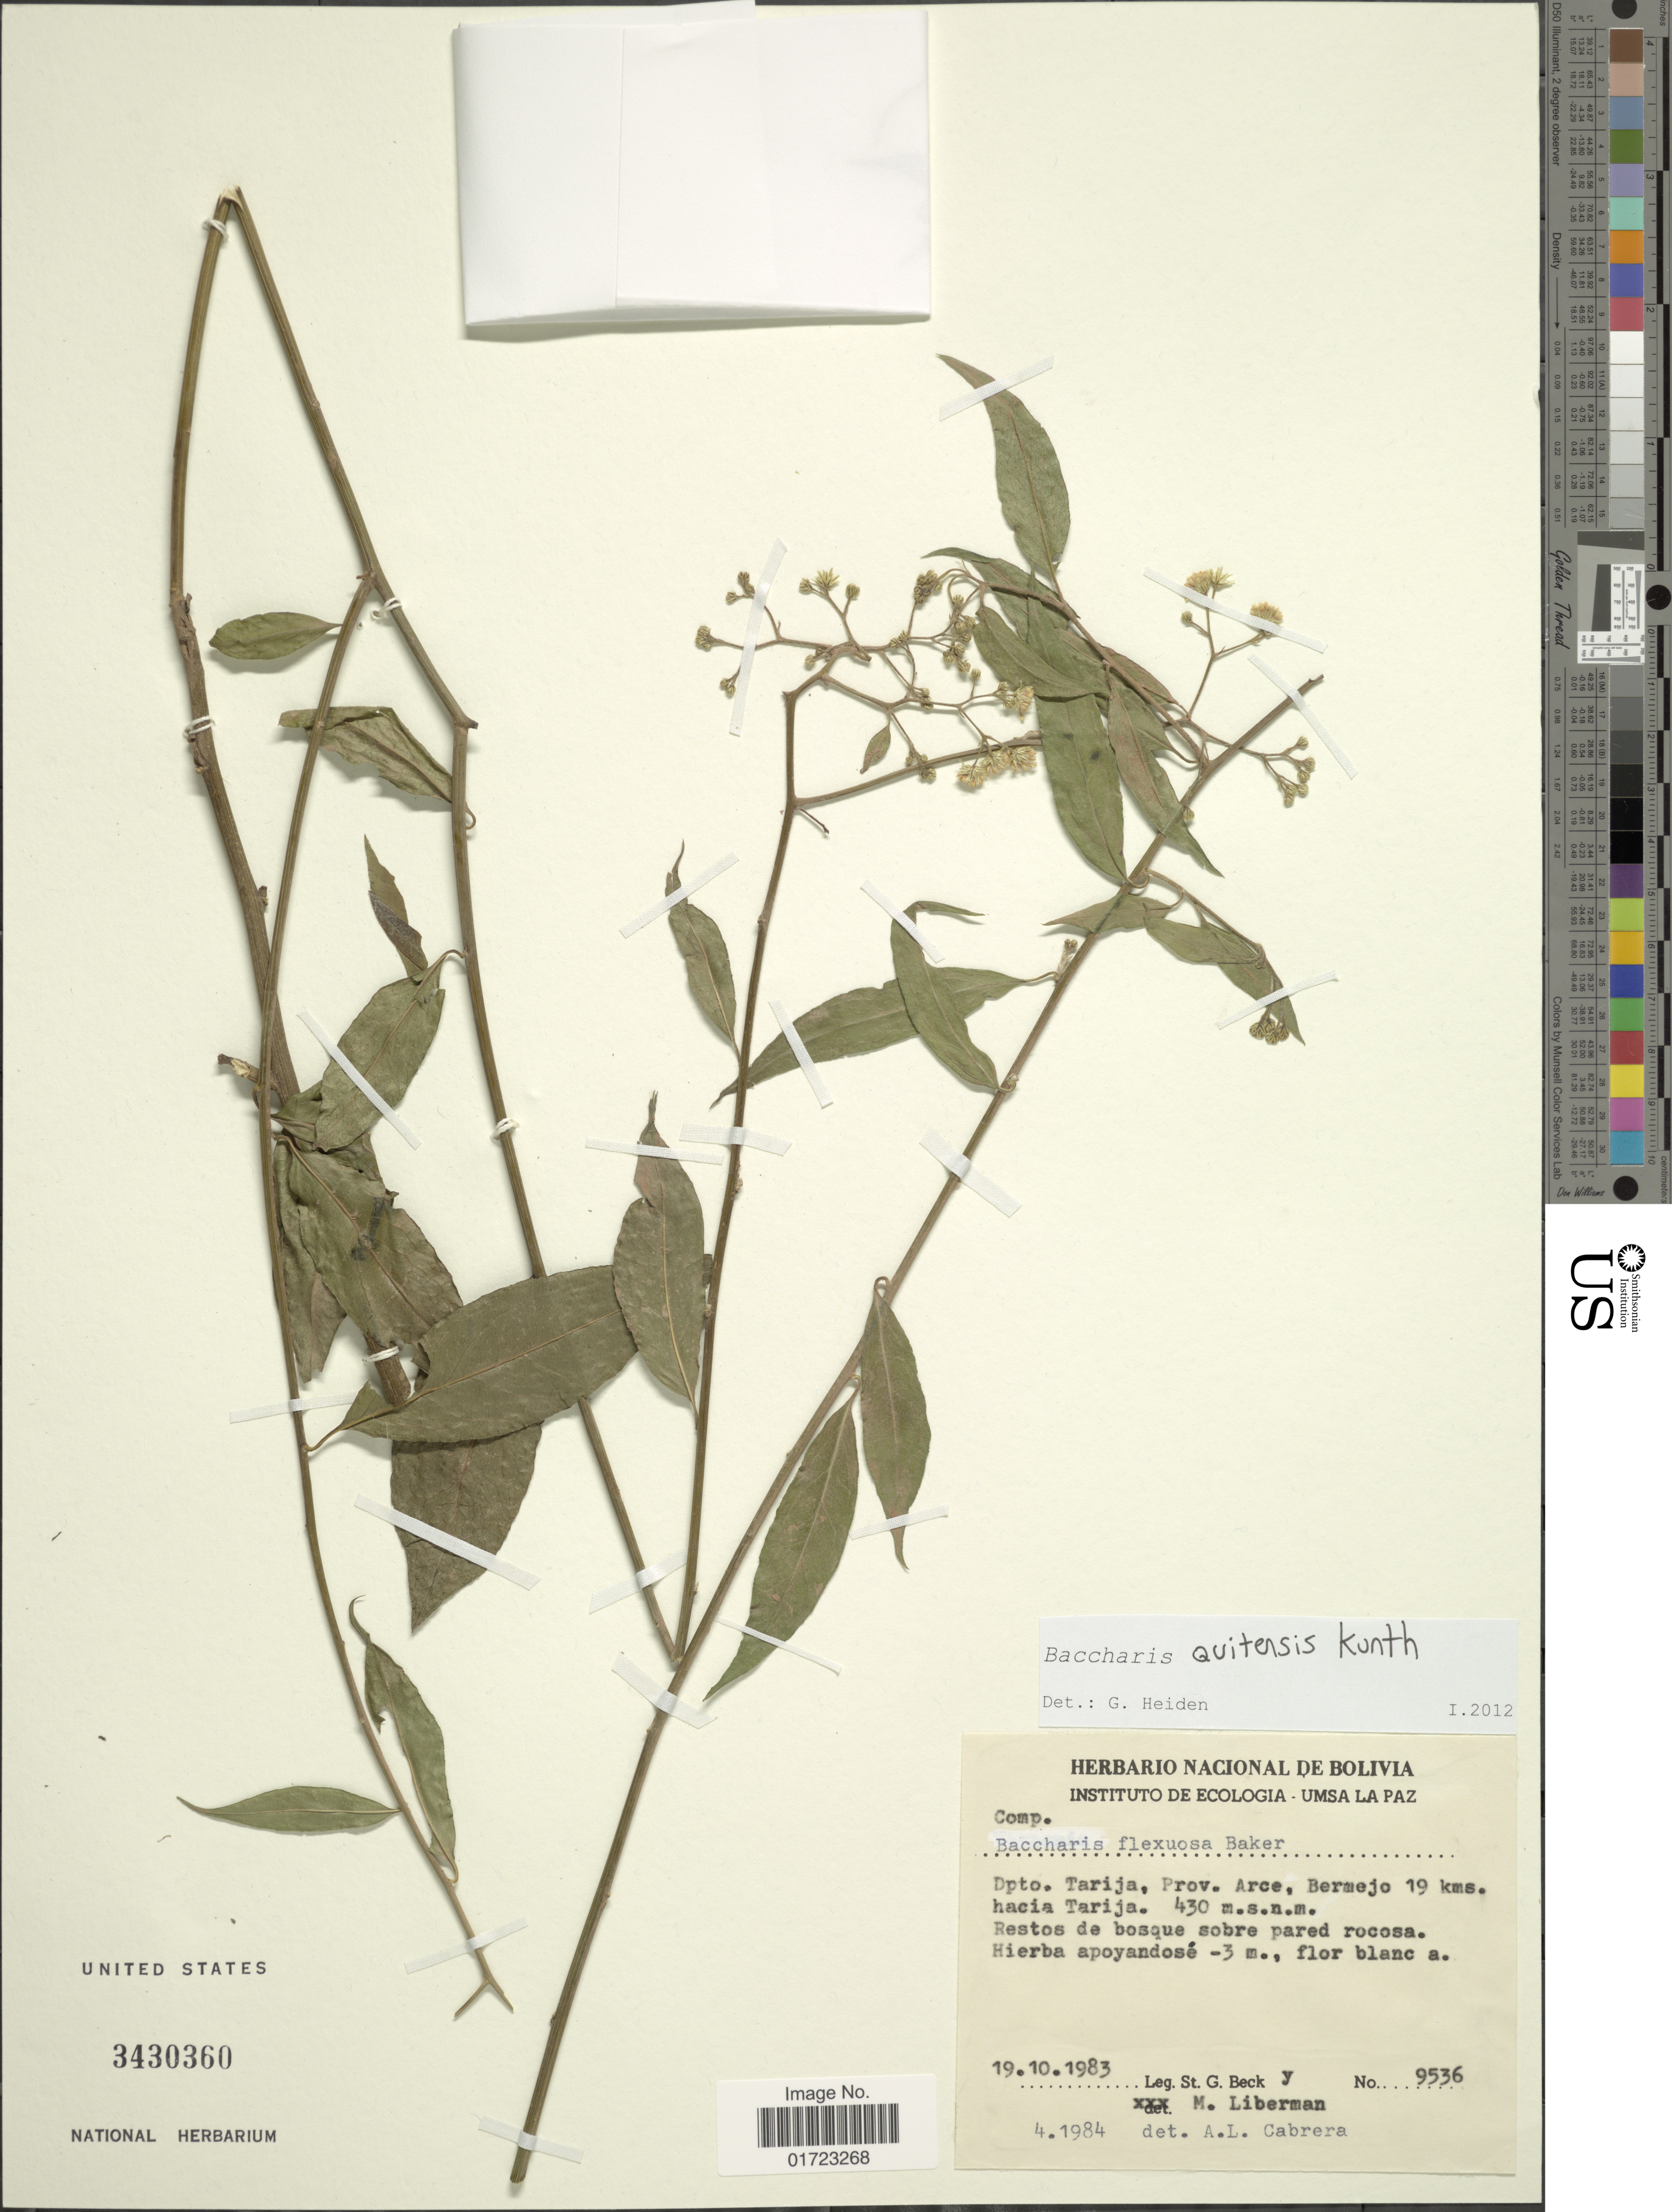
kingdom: Plantae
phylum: Tracheophyta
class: Magnoliopsida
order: Asterales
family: Asteraceae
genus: Baccharis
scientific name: Baccharis quitensis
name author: Kunth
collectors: S. G. Beck & M. Liberman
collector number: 9536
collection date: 1983-10-19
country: Bolivia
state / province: Tarija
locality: Dpto. Tarija. Prov. Acre, Bermejo 19 kms. hacia Tarija.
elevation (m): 430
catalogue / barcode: US 3430360